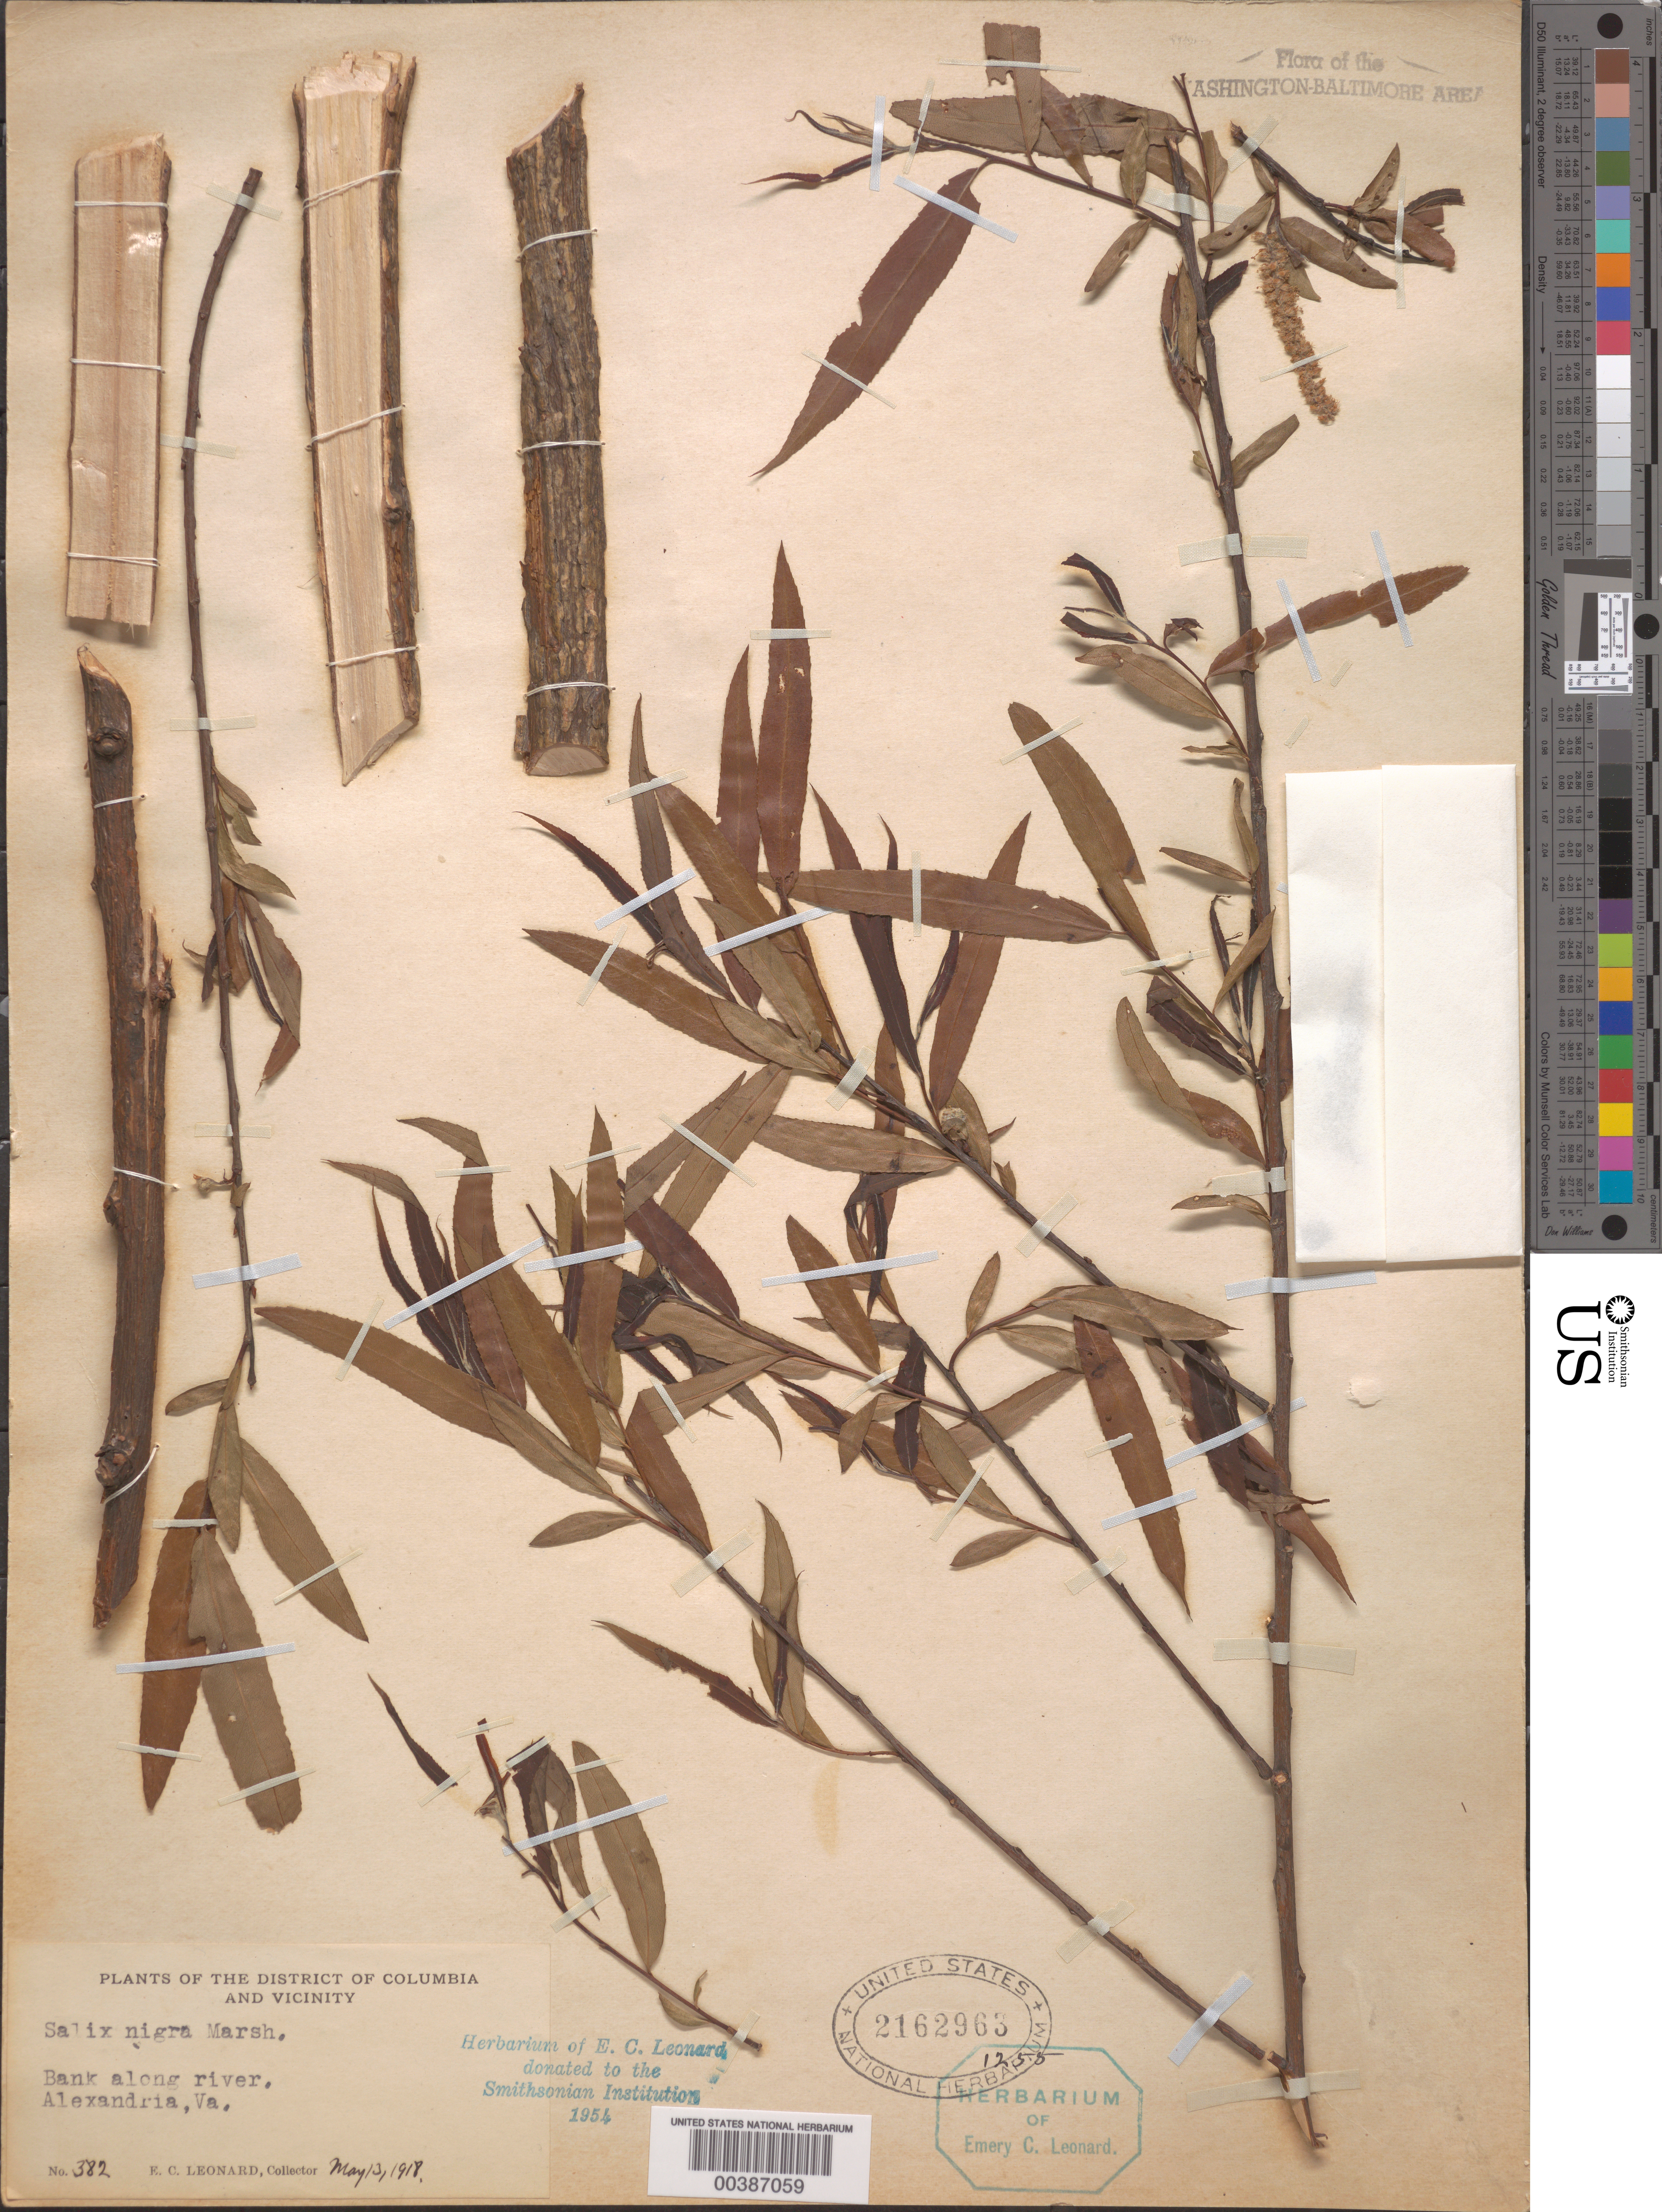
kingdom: Plantae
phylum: Tracheophyta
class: Magnoliopsida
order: Malpighiales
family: Salicaceae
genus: Salix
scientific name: Salix nigra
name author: Marshall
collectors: E. C. Leonard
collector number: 382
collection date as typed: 13 May 1918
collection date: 1918-05-13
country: United States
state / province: Virginia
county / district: City of Alexandria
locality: Alexandria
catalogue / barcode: US 2162963